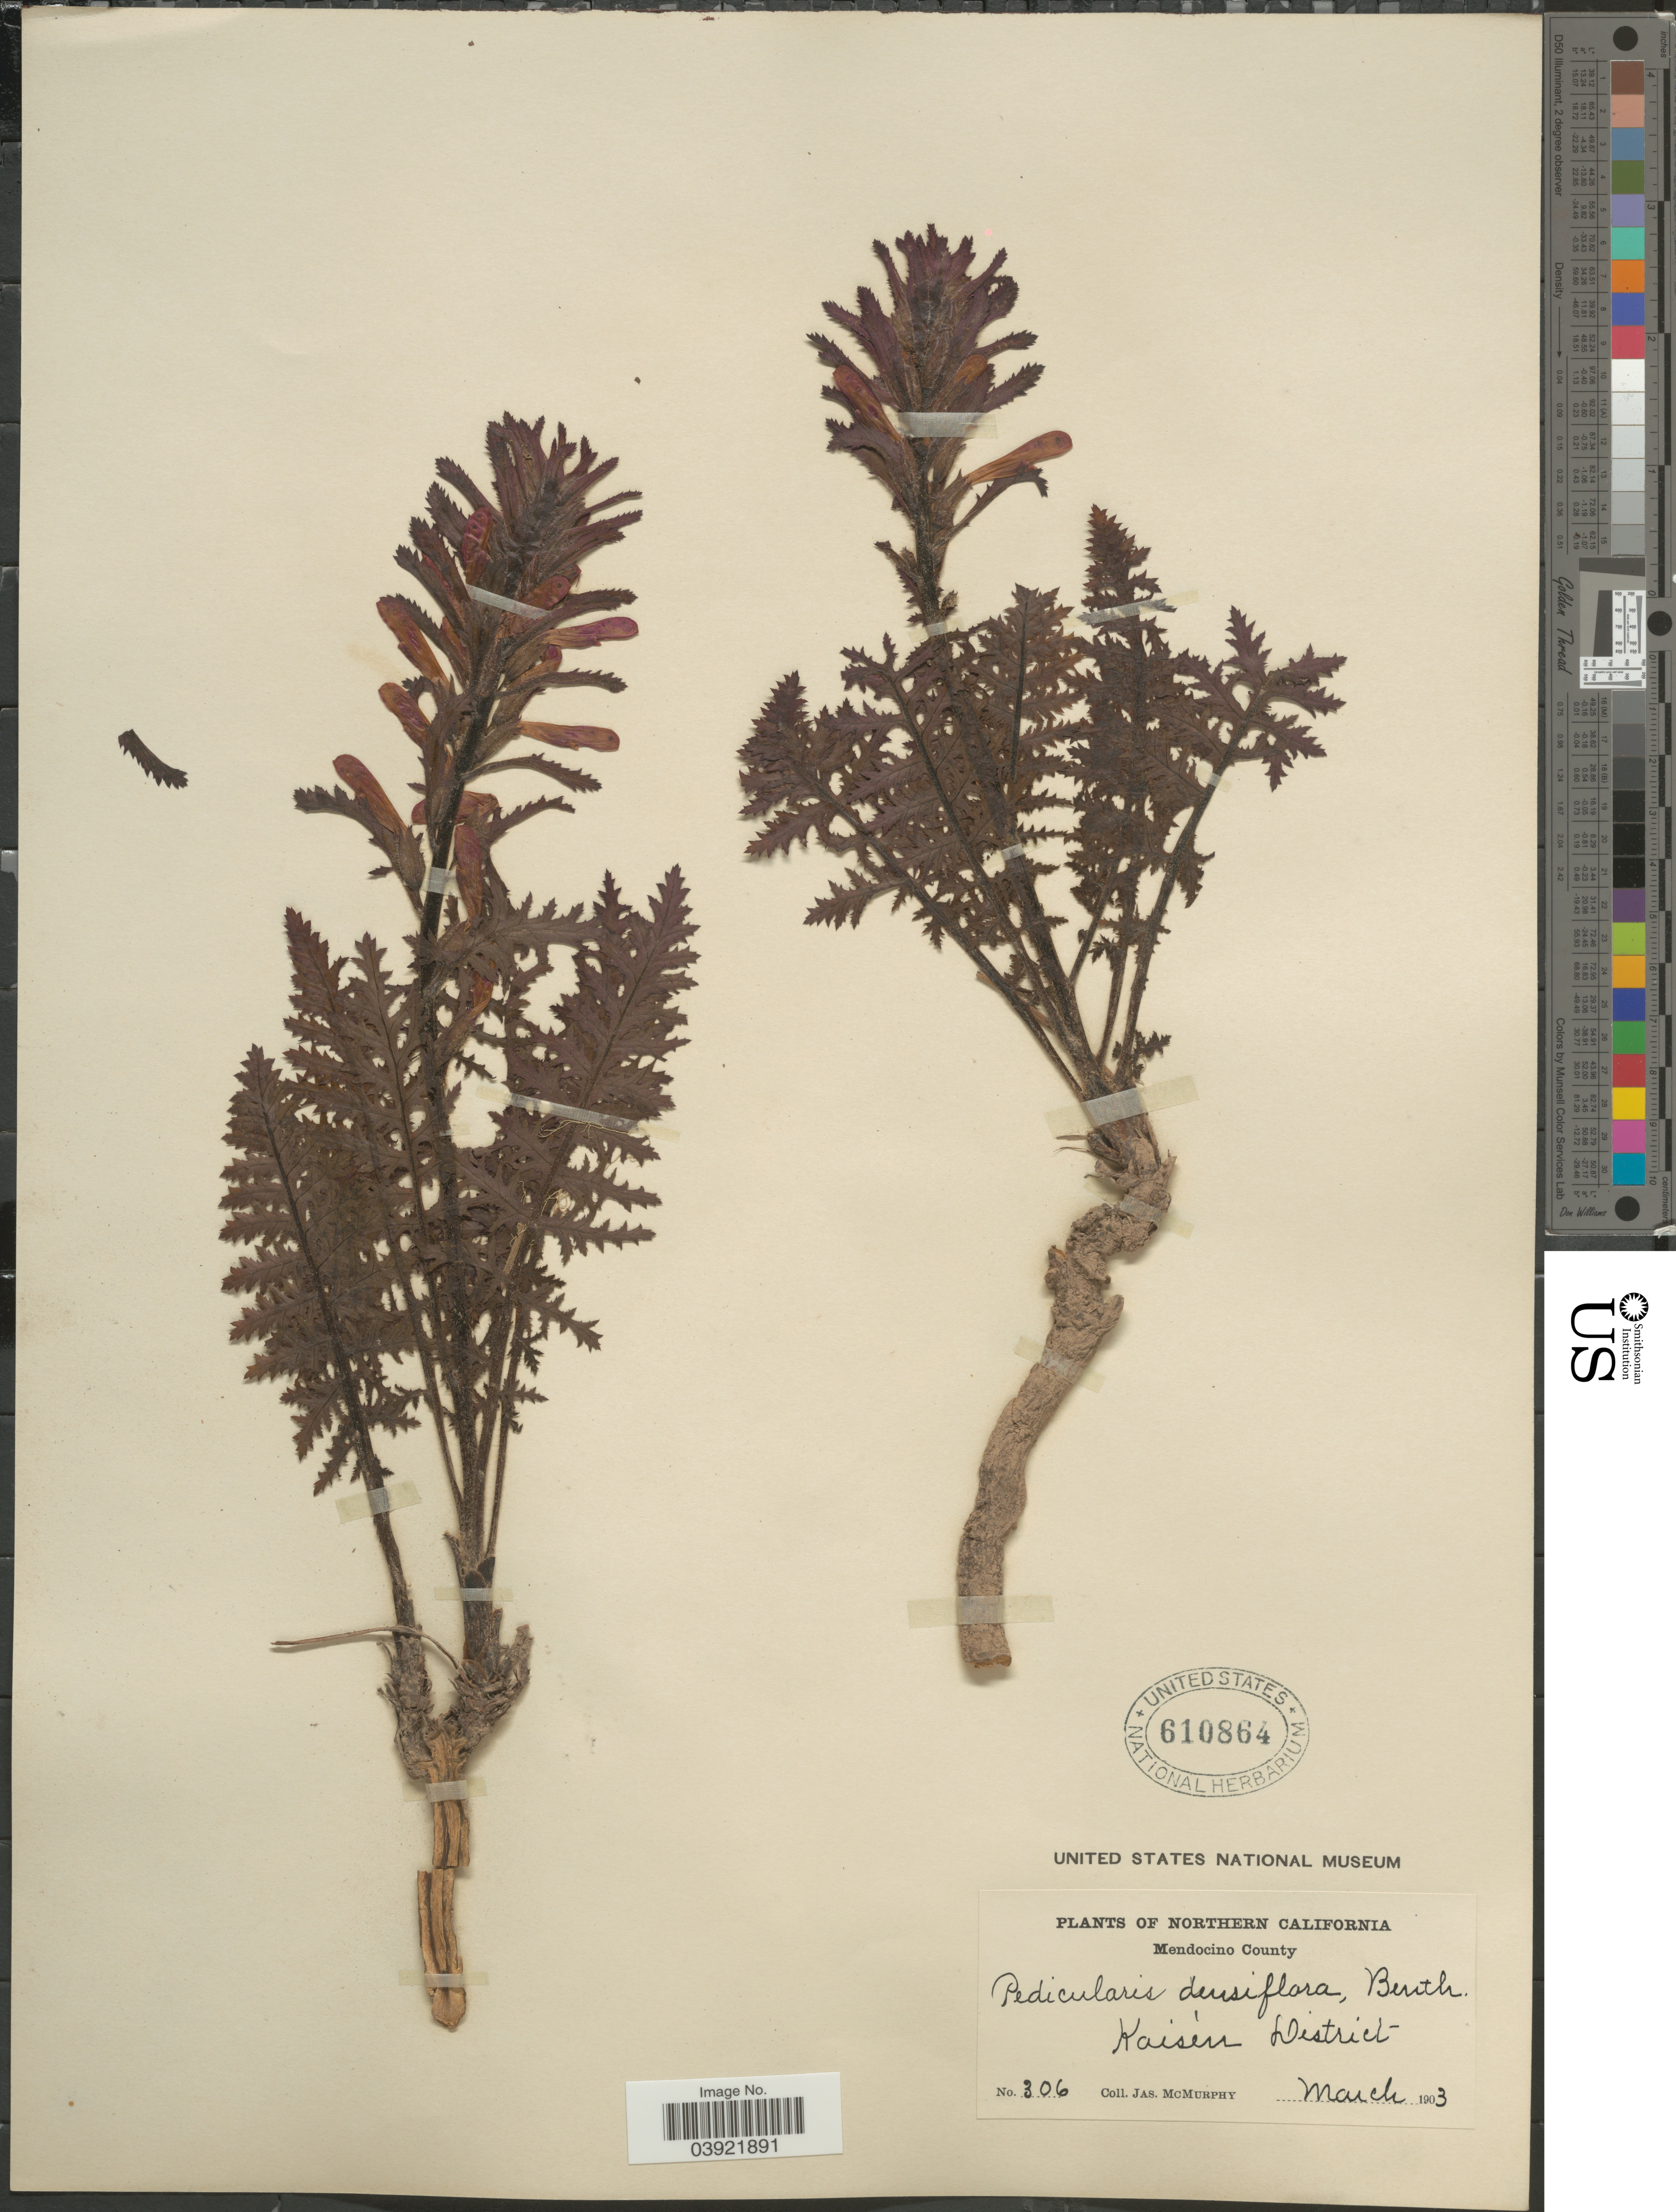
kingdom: Plantae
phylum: Tracheophyta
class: Magnoliopsida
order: Lamiales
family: Orobanchaceae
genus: Pedicularis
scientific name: Pedicularis densiflora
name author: Benth.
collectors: J. McMurphy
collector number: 306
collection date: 1903-03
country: United States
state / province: California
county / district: Mendocino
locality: Northern California. Mendocino County. Kaisen District.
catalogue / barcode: US 610864